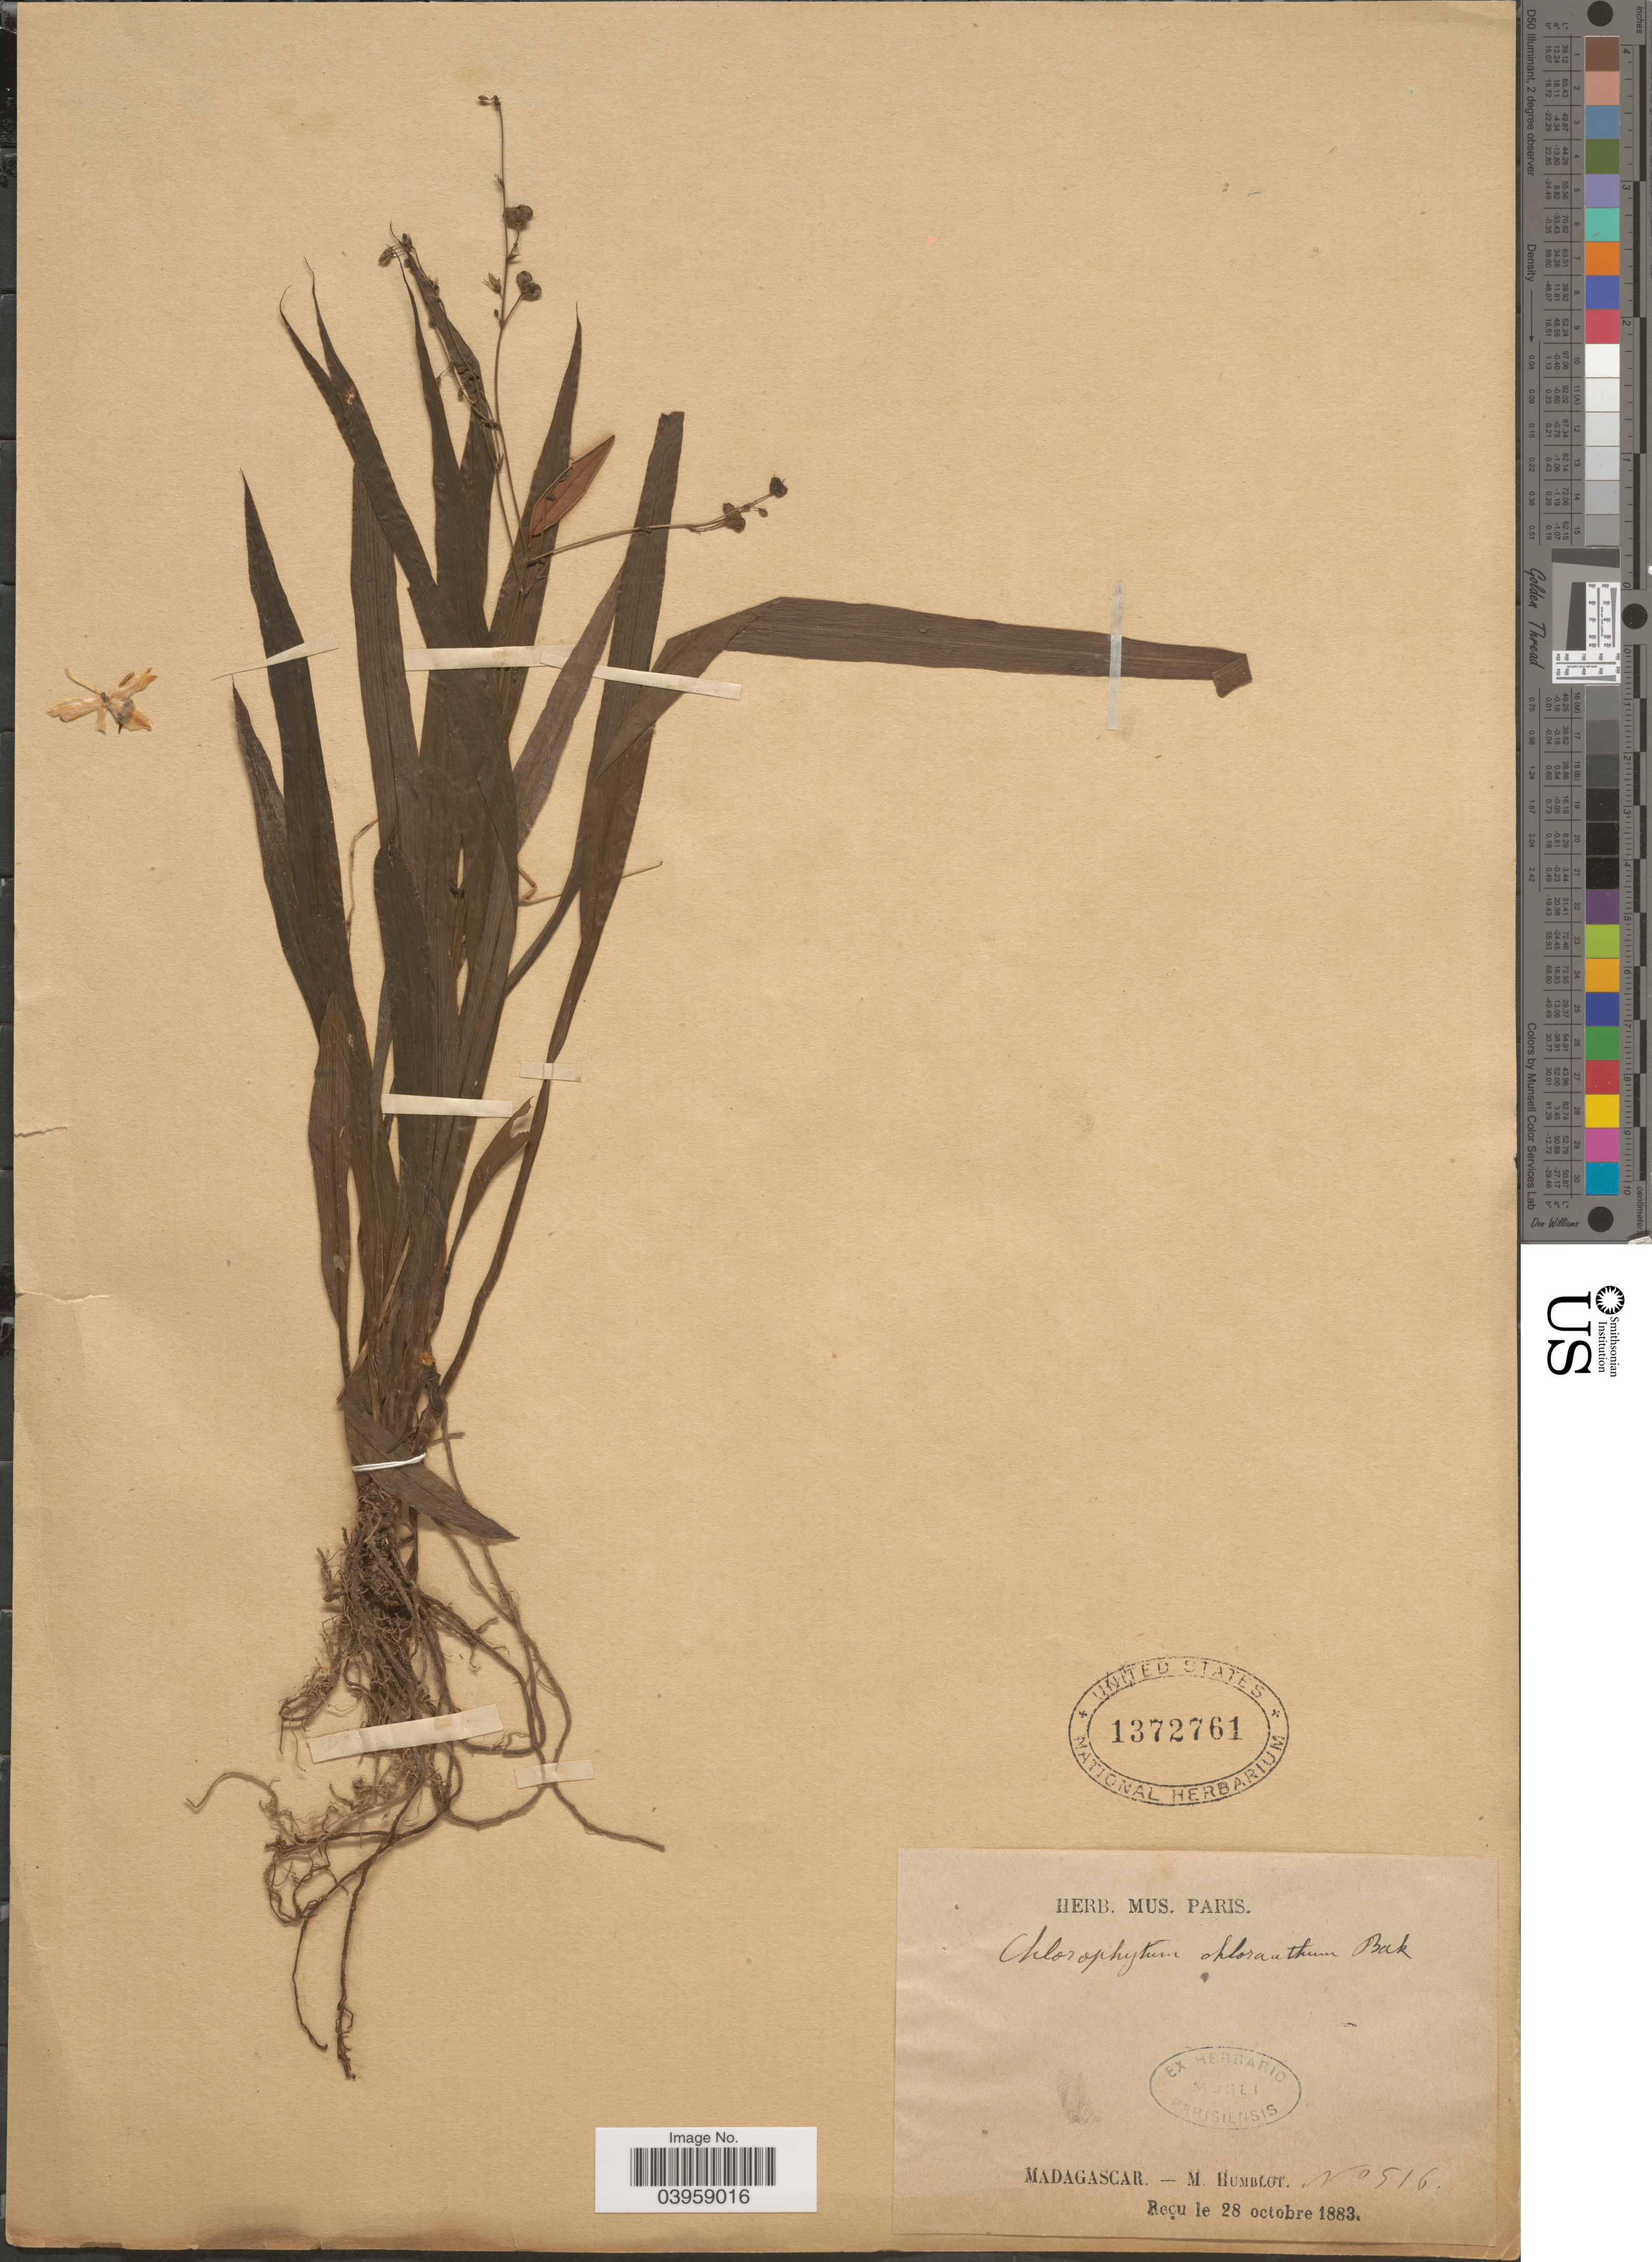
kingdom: Plantae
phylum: Tracheophyta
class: Liliopsida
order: Asparagales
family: Asparagaceae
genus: Chlorophytum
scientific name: Chlorophytum chloranthum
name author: Baker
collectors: M. Humblot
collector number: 516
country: Madagascar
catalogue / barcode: US 1372761